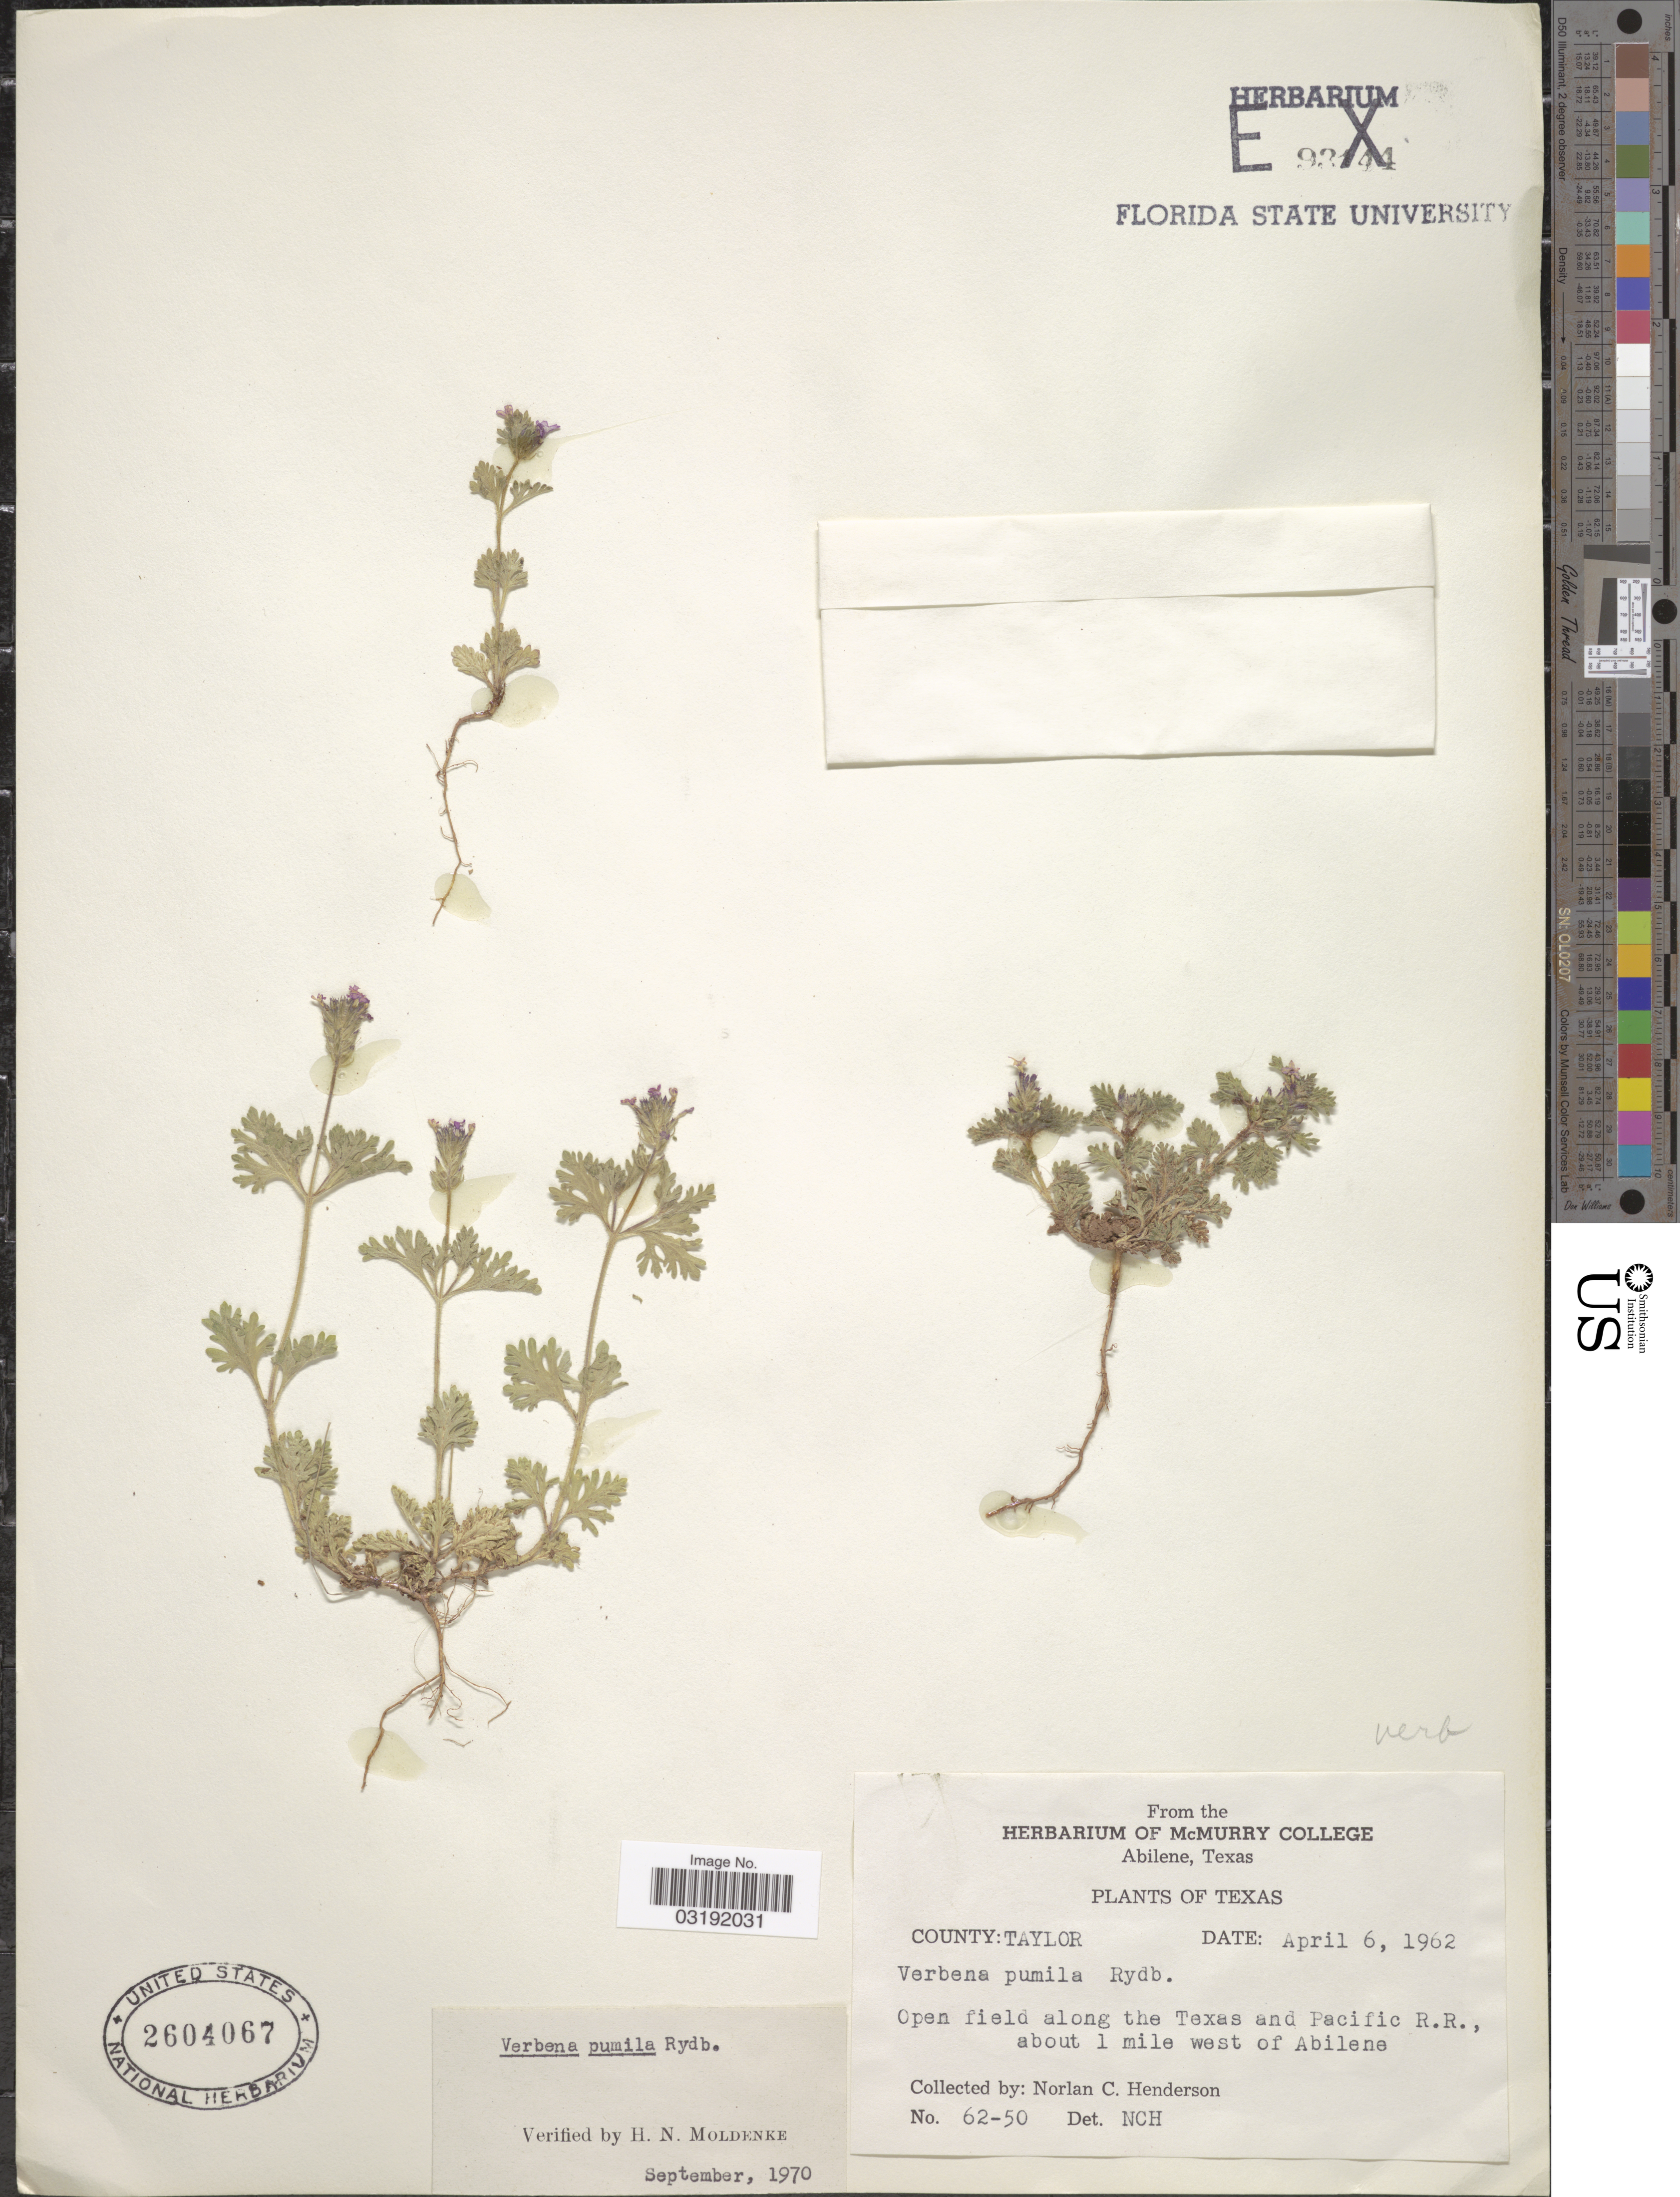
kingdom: Plantae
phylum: Tracheophyta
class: Magnoliopsida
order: Lamiales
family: Verbenaceae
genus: Verbena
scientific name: Verbena pumila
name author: Rydb.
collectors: N. C. Henderson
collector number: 62-50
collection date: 1962-04-06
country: United States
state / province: Texas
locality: County: Taylor. Open field along the Texas and Pacific R.R. about 1 mile west of Abilene.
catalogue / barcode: US 2604067